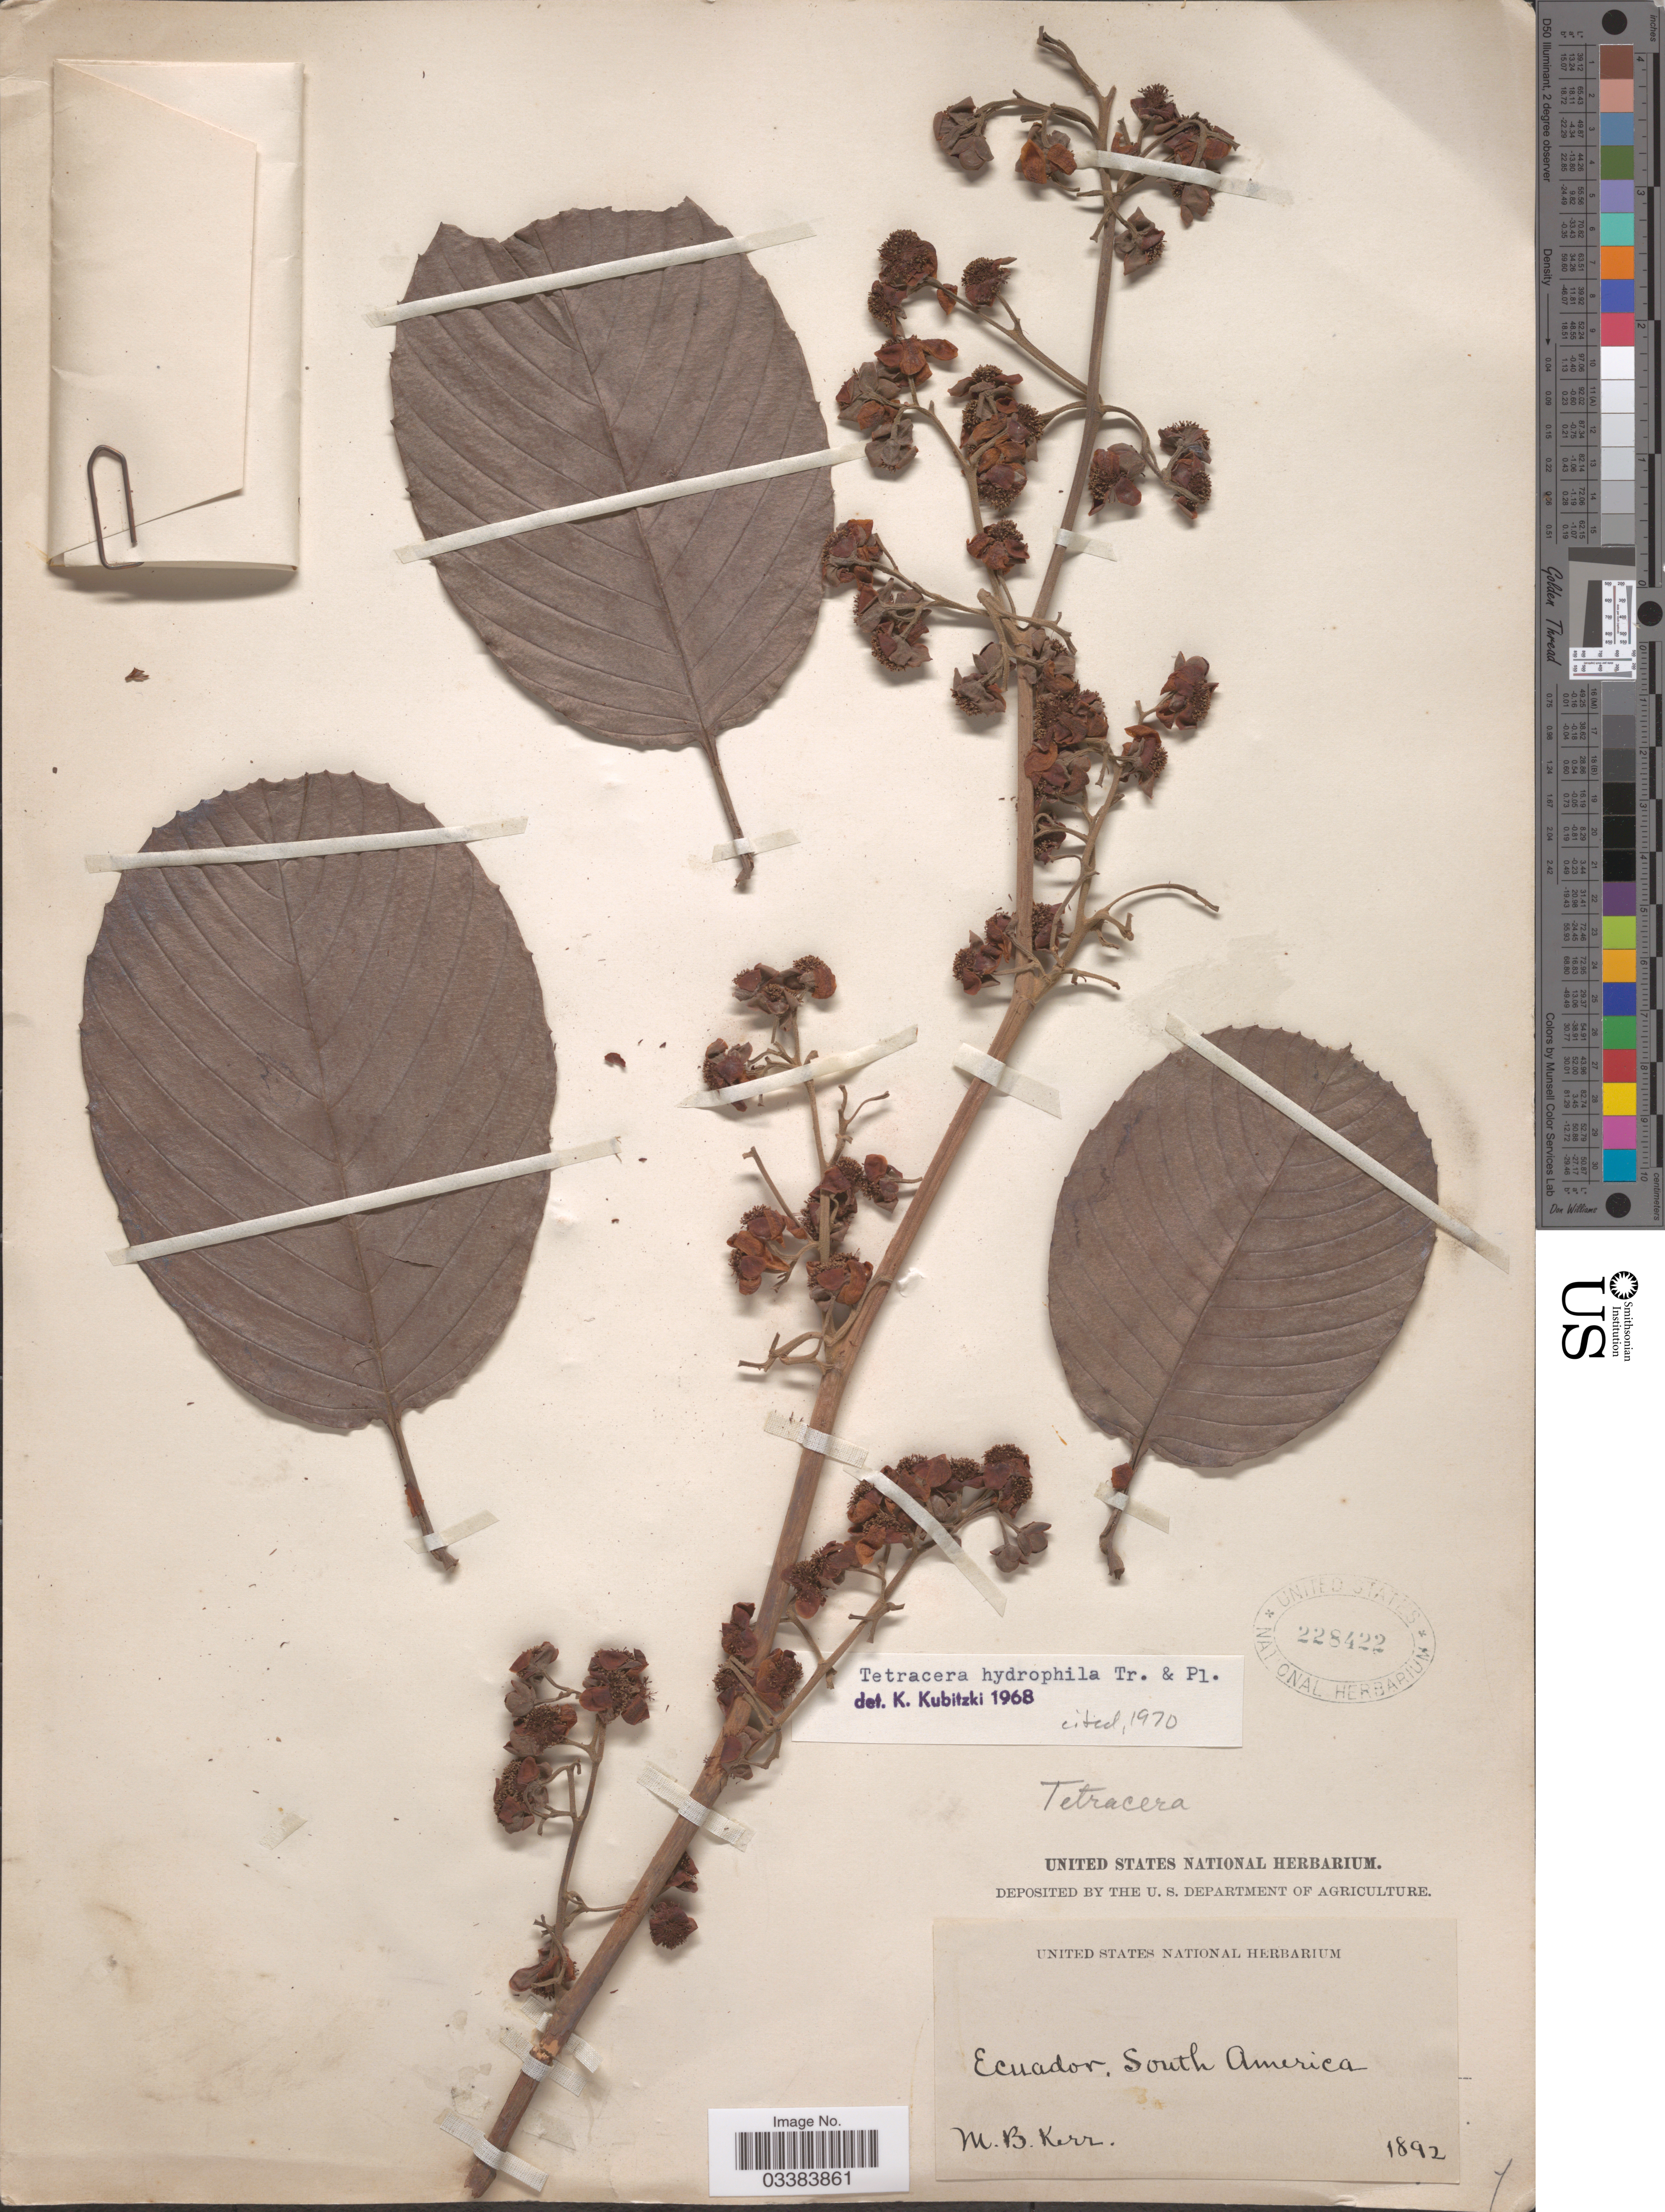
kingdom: Plantae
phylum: Tracheophyta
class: Magnoliopsida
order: Dilleniales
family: Dilleniaceae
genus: Tetracera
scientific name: Tetracera hydrophila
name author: Triana & Planch.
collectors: M. Kerr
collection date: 1892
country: Ecuador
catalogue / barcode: US 228422